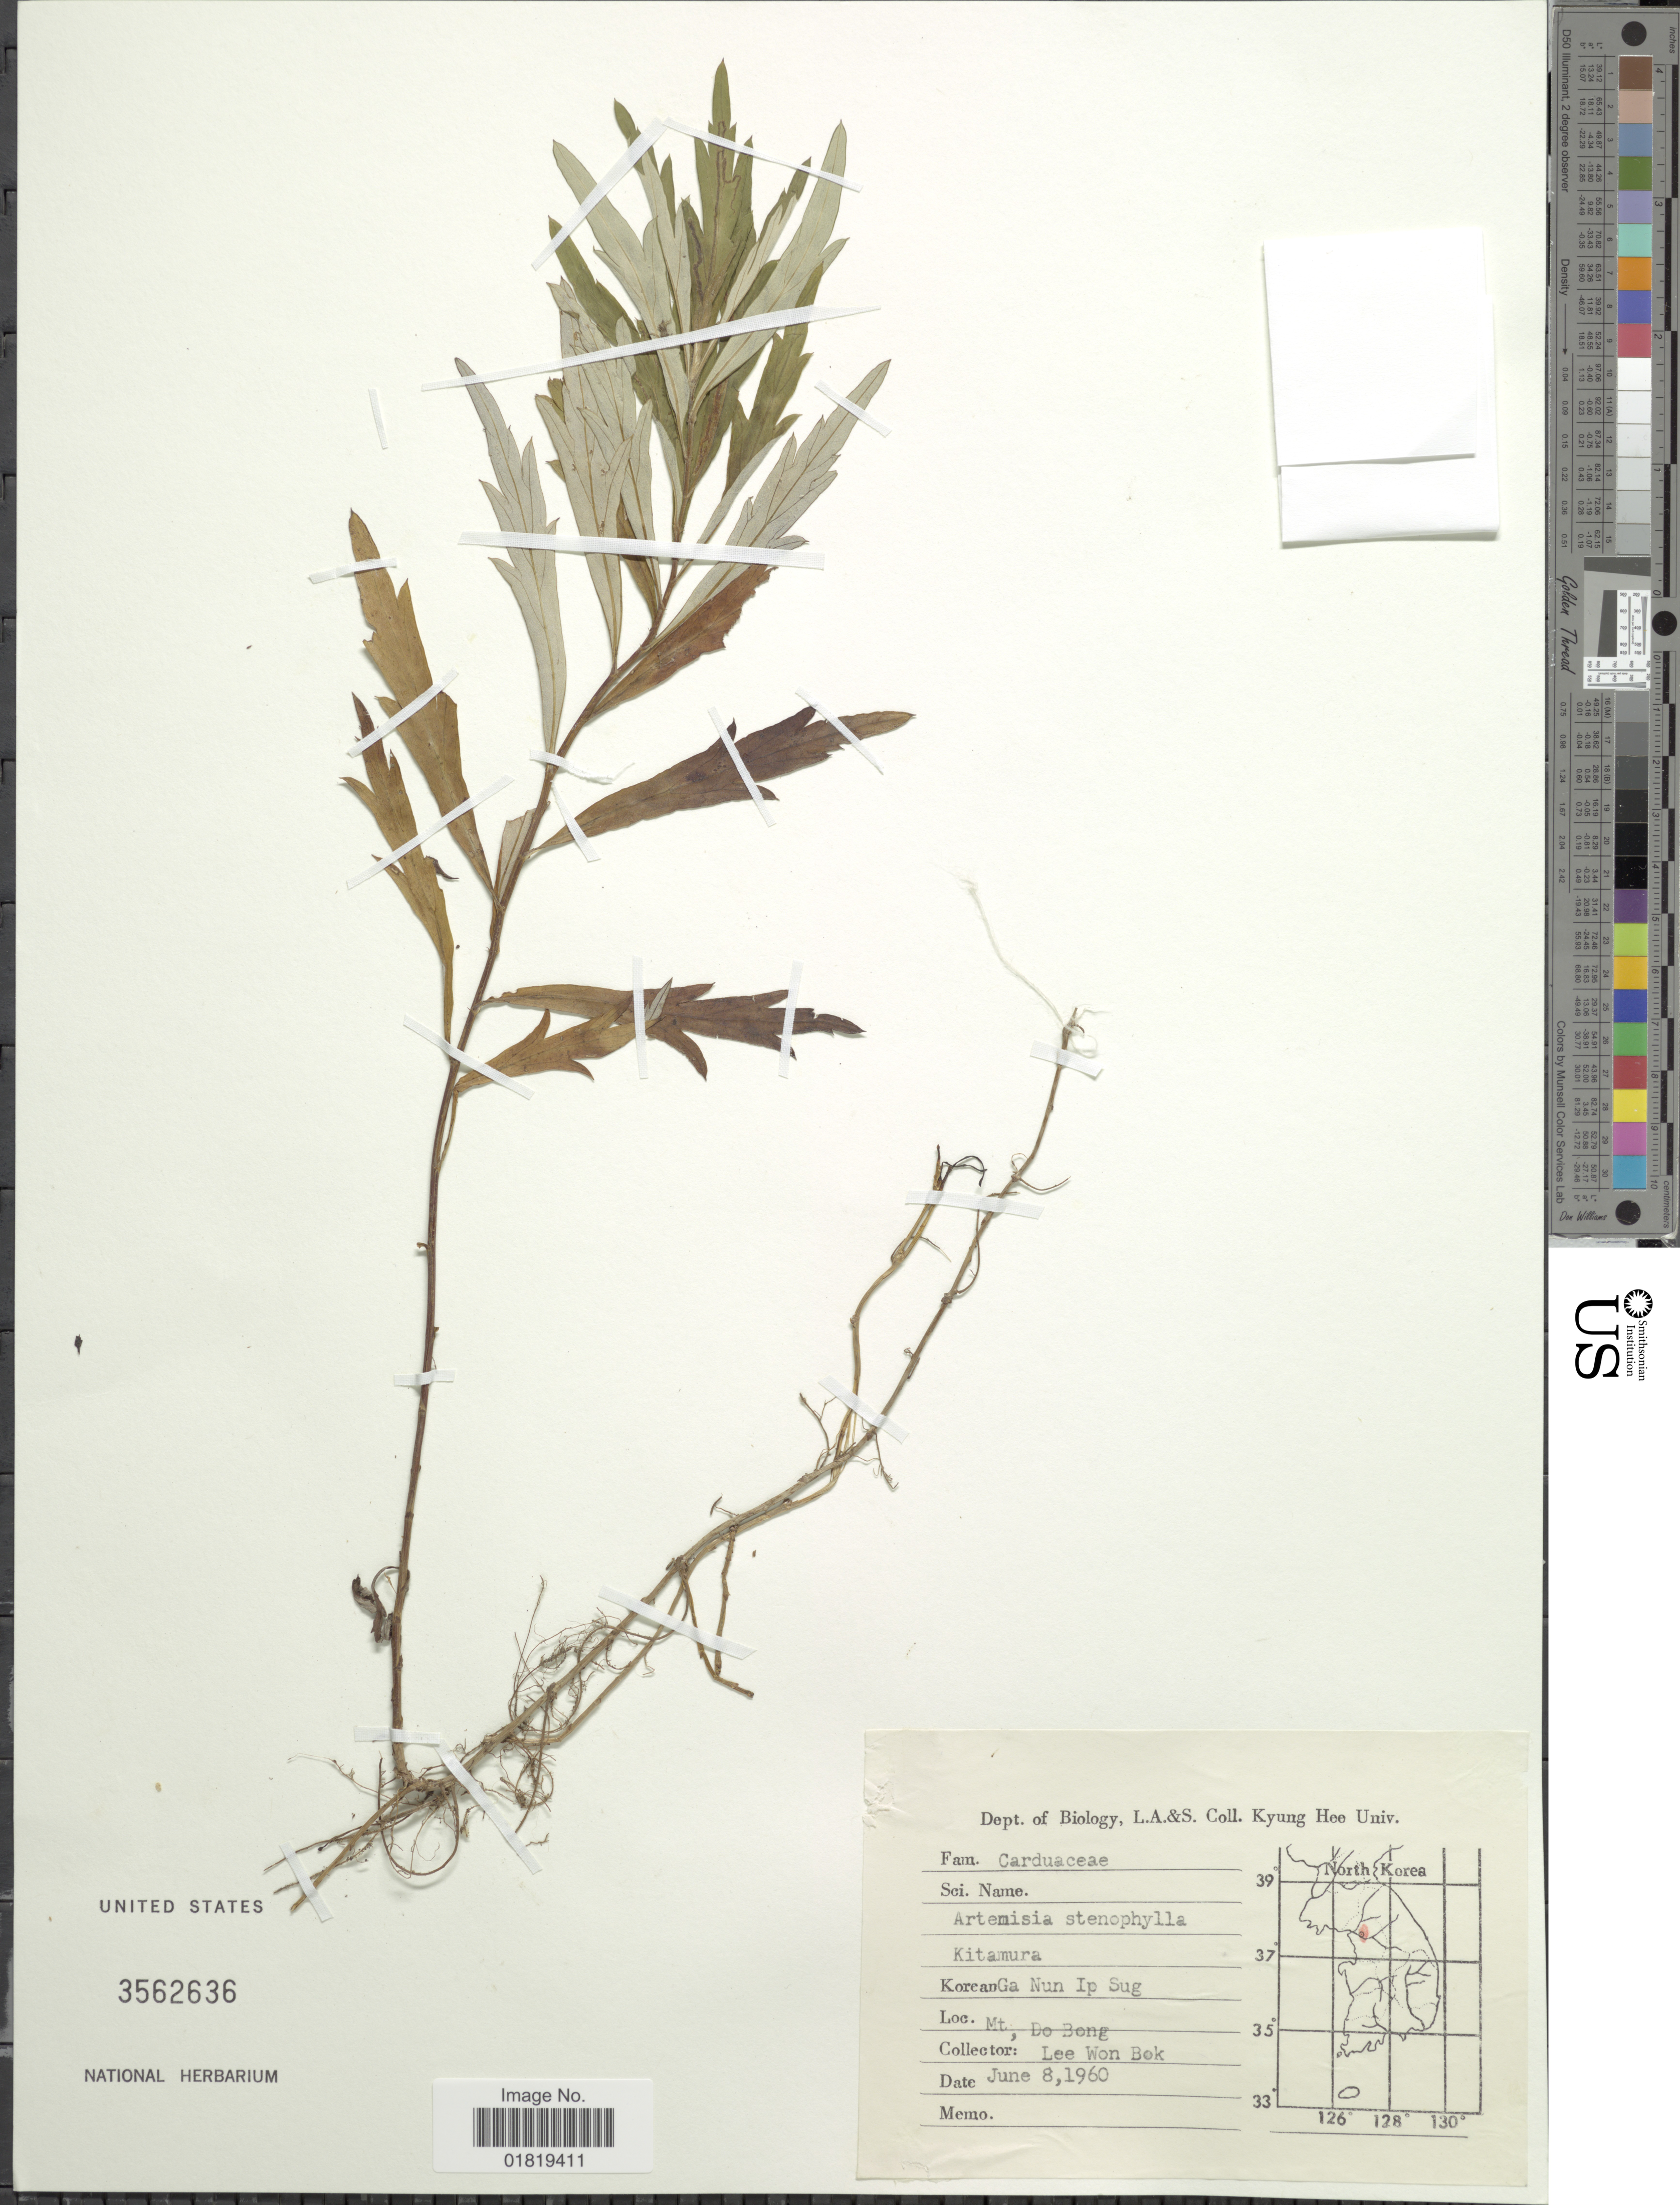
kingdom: Plantae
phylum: Tracheophyta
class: Magnoliopsida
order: Asterales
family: Asteraceae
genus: Artemisia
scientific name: Artemisia sp.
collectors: W. Lee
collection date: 1960-06-08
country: South Korea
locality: Mt, Do Bong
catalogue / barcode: US 3562636